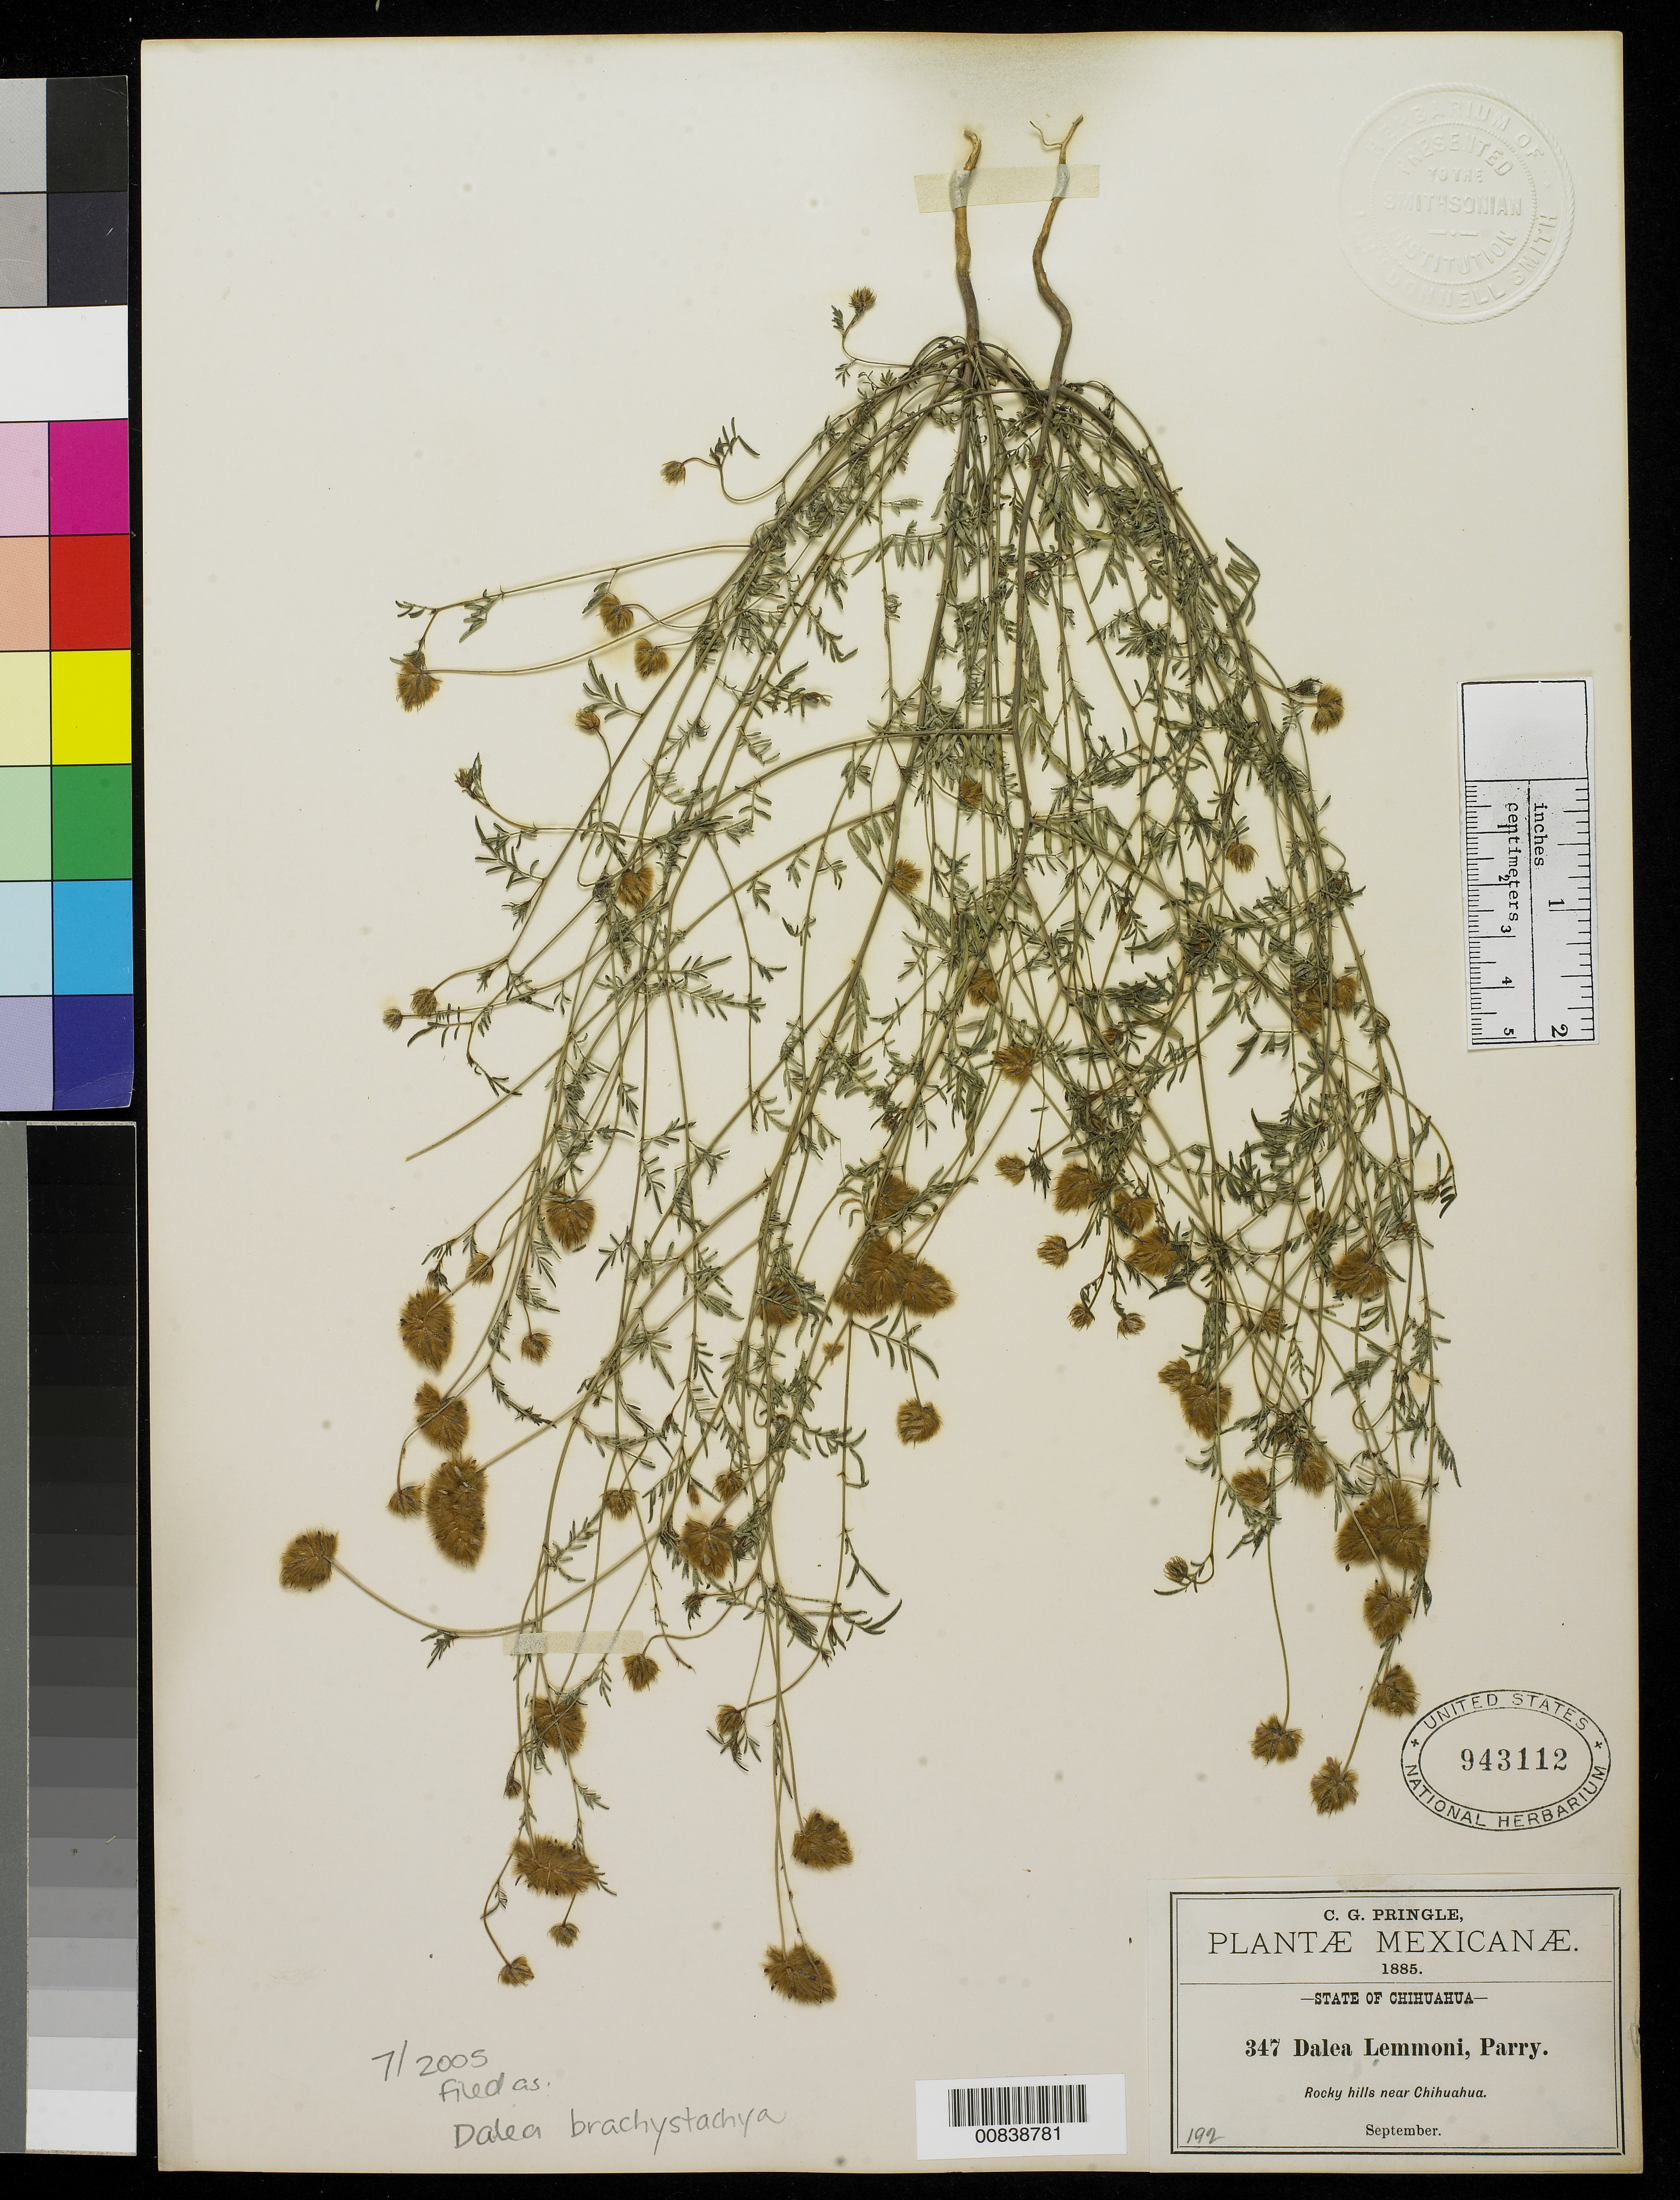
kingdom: Plantae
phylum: Tracheophyta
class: Magnoliopsida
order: Fabales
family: Fabaceae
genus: Dalea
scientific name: Dalea brachystachys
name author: A. Gray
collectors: C. G. Pringle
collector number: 347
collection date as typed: Sep 1885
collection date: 1885-09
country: Mexico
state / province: Chihuahua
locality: Rocky hills near Chihuahua.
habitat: Rocky hills.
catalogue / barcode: US 943112